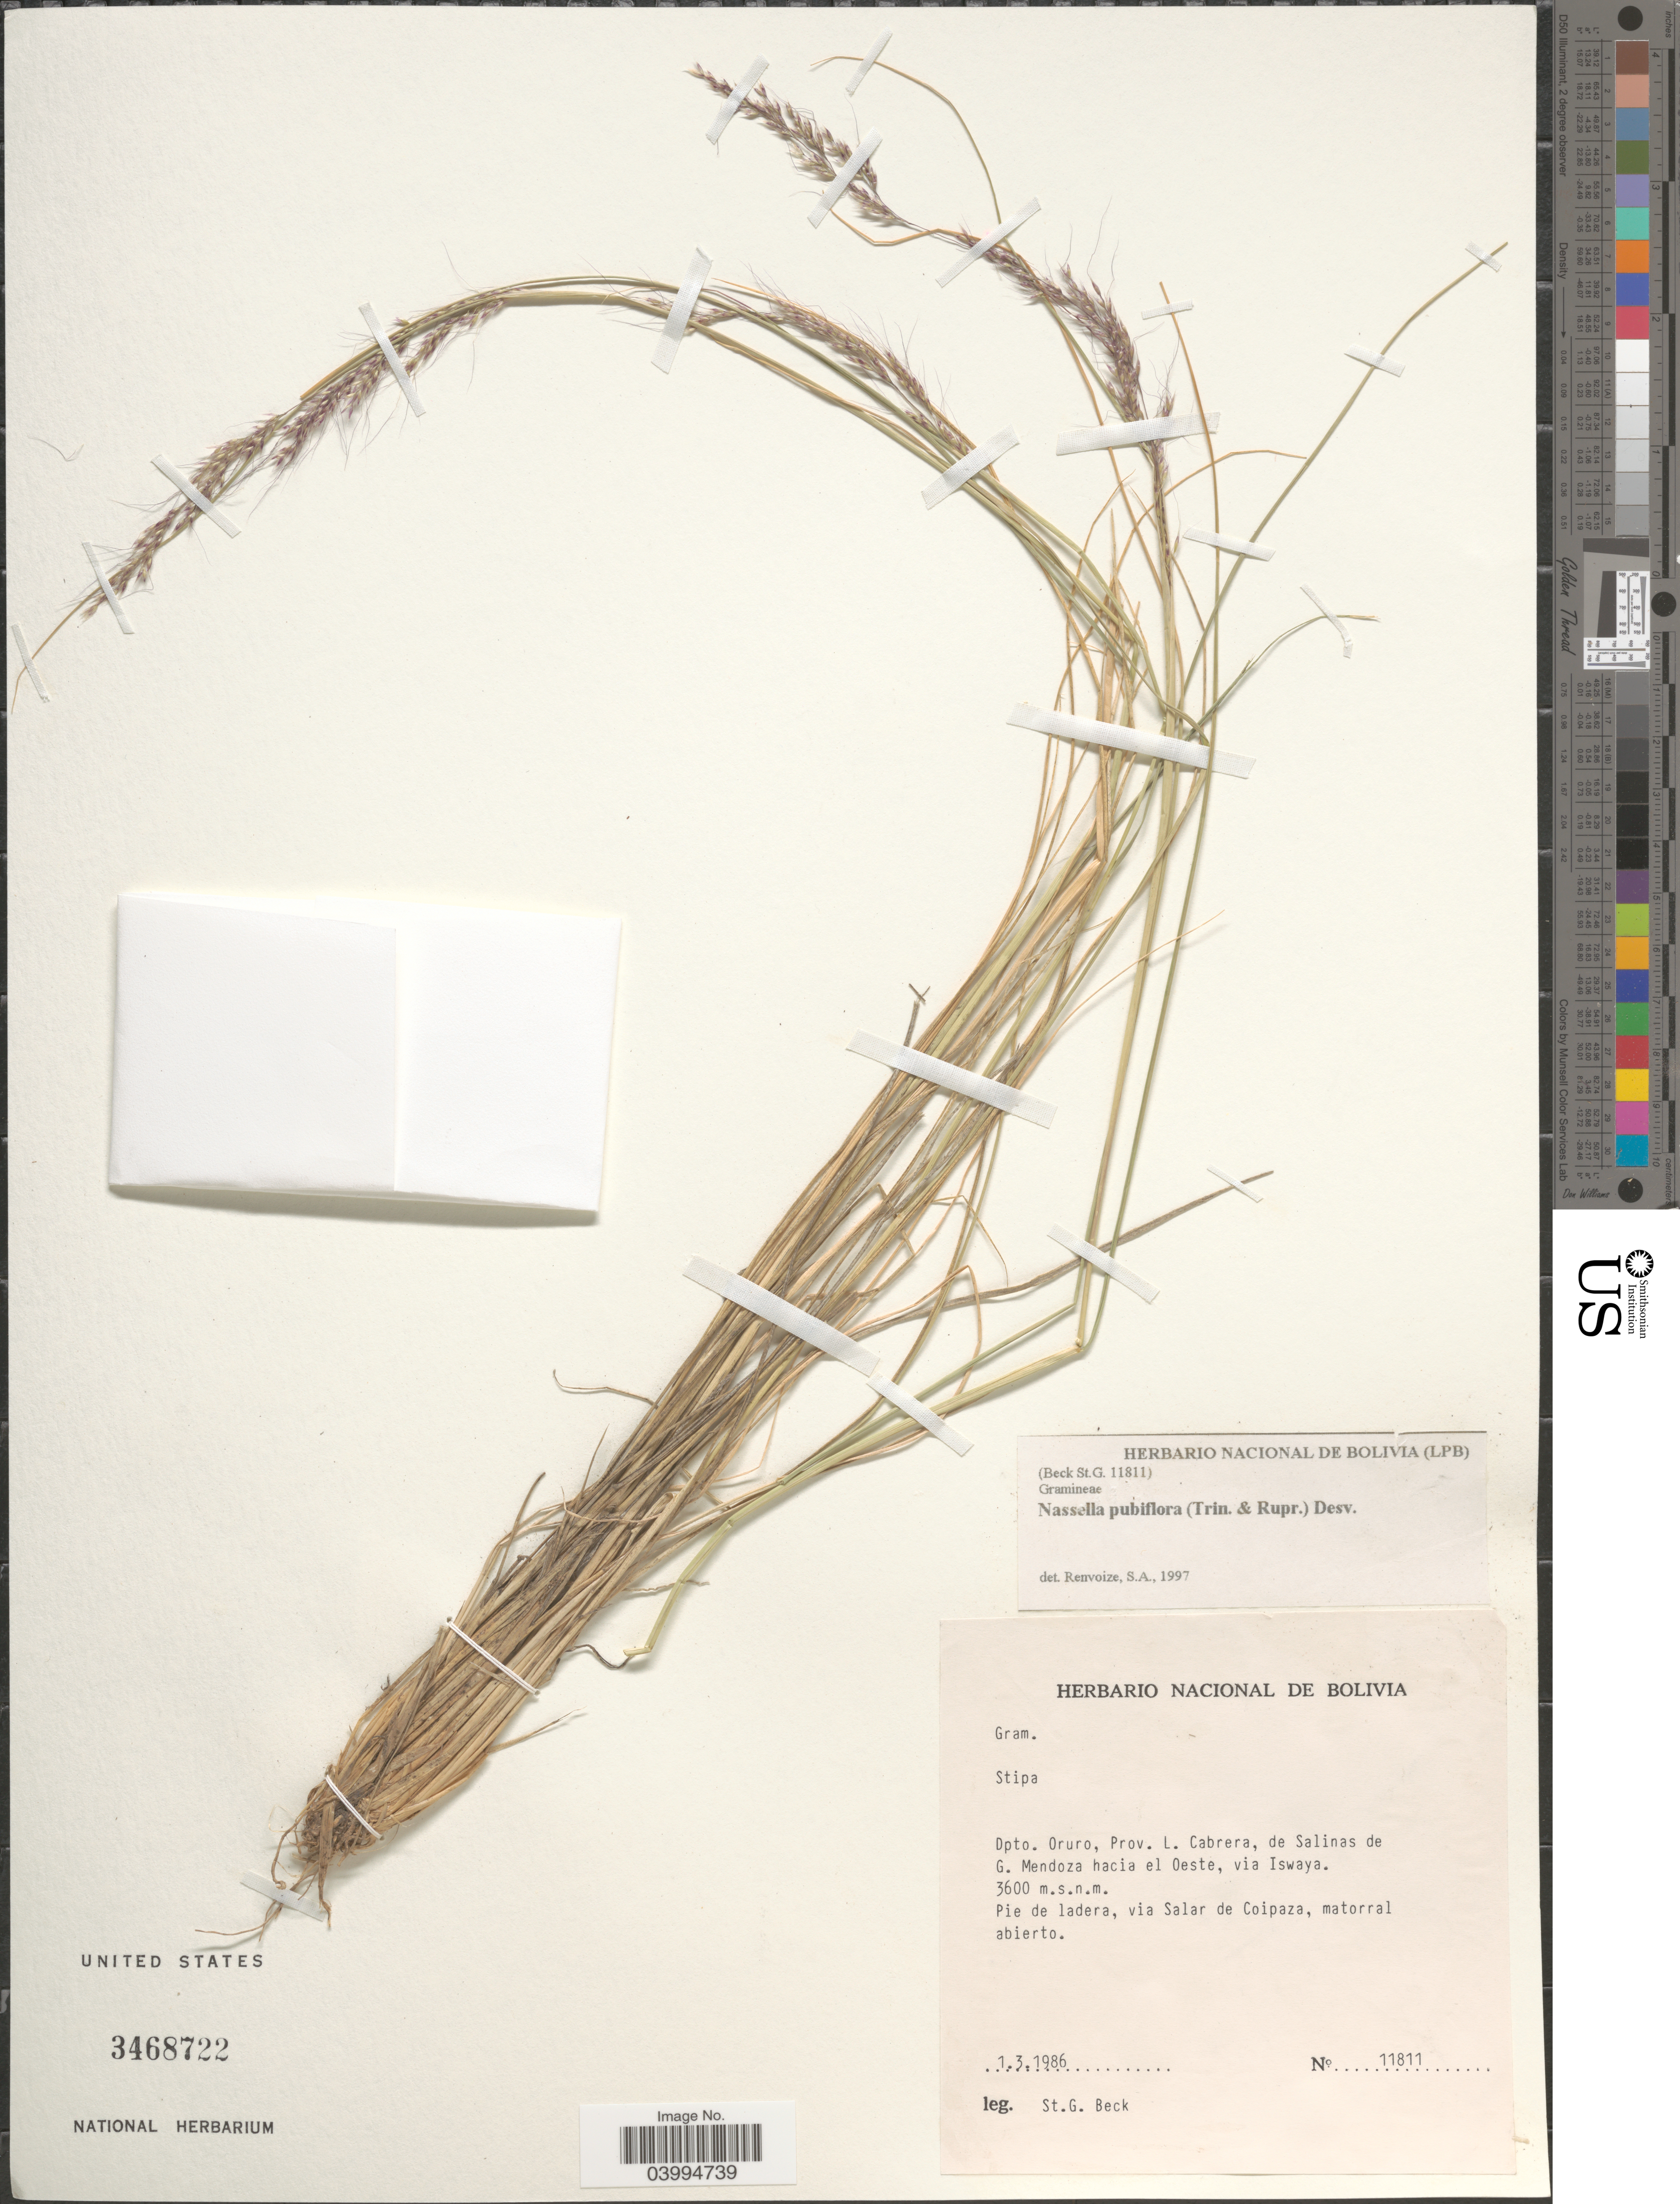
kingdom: Plantae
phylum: Tracheophyta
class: Liliopsida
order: Poales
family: Poaceae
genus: Nassella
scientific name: Nassella pubiflora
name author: (Trin. & Rupr.) É. Desv.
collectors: S. G. Beck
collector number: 11811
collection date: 1986-03-01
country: Bolivia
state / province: Oruro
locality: Dpto. Oruro, Prov. L. Cabrera, de Salinas de G. Mendoza hacia el Oeste, via Iswaya.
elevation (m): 3600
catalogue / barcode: US 3468722